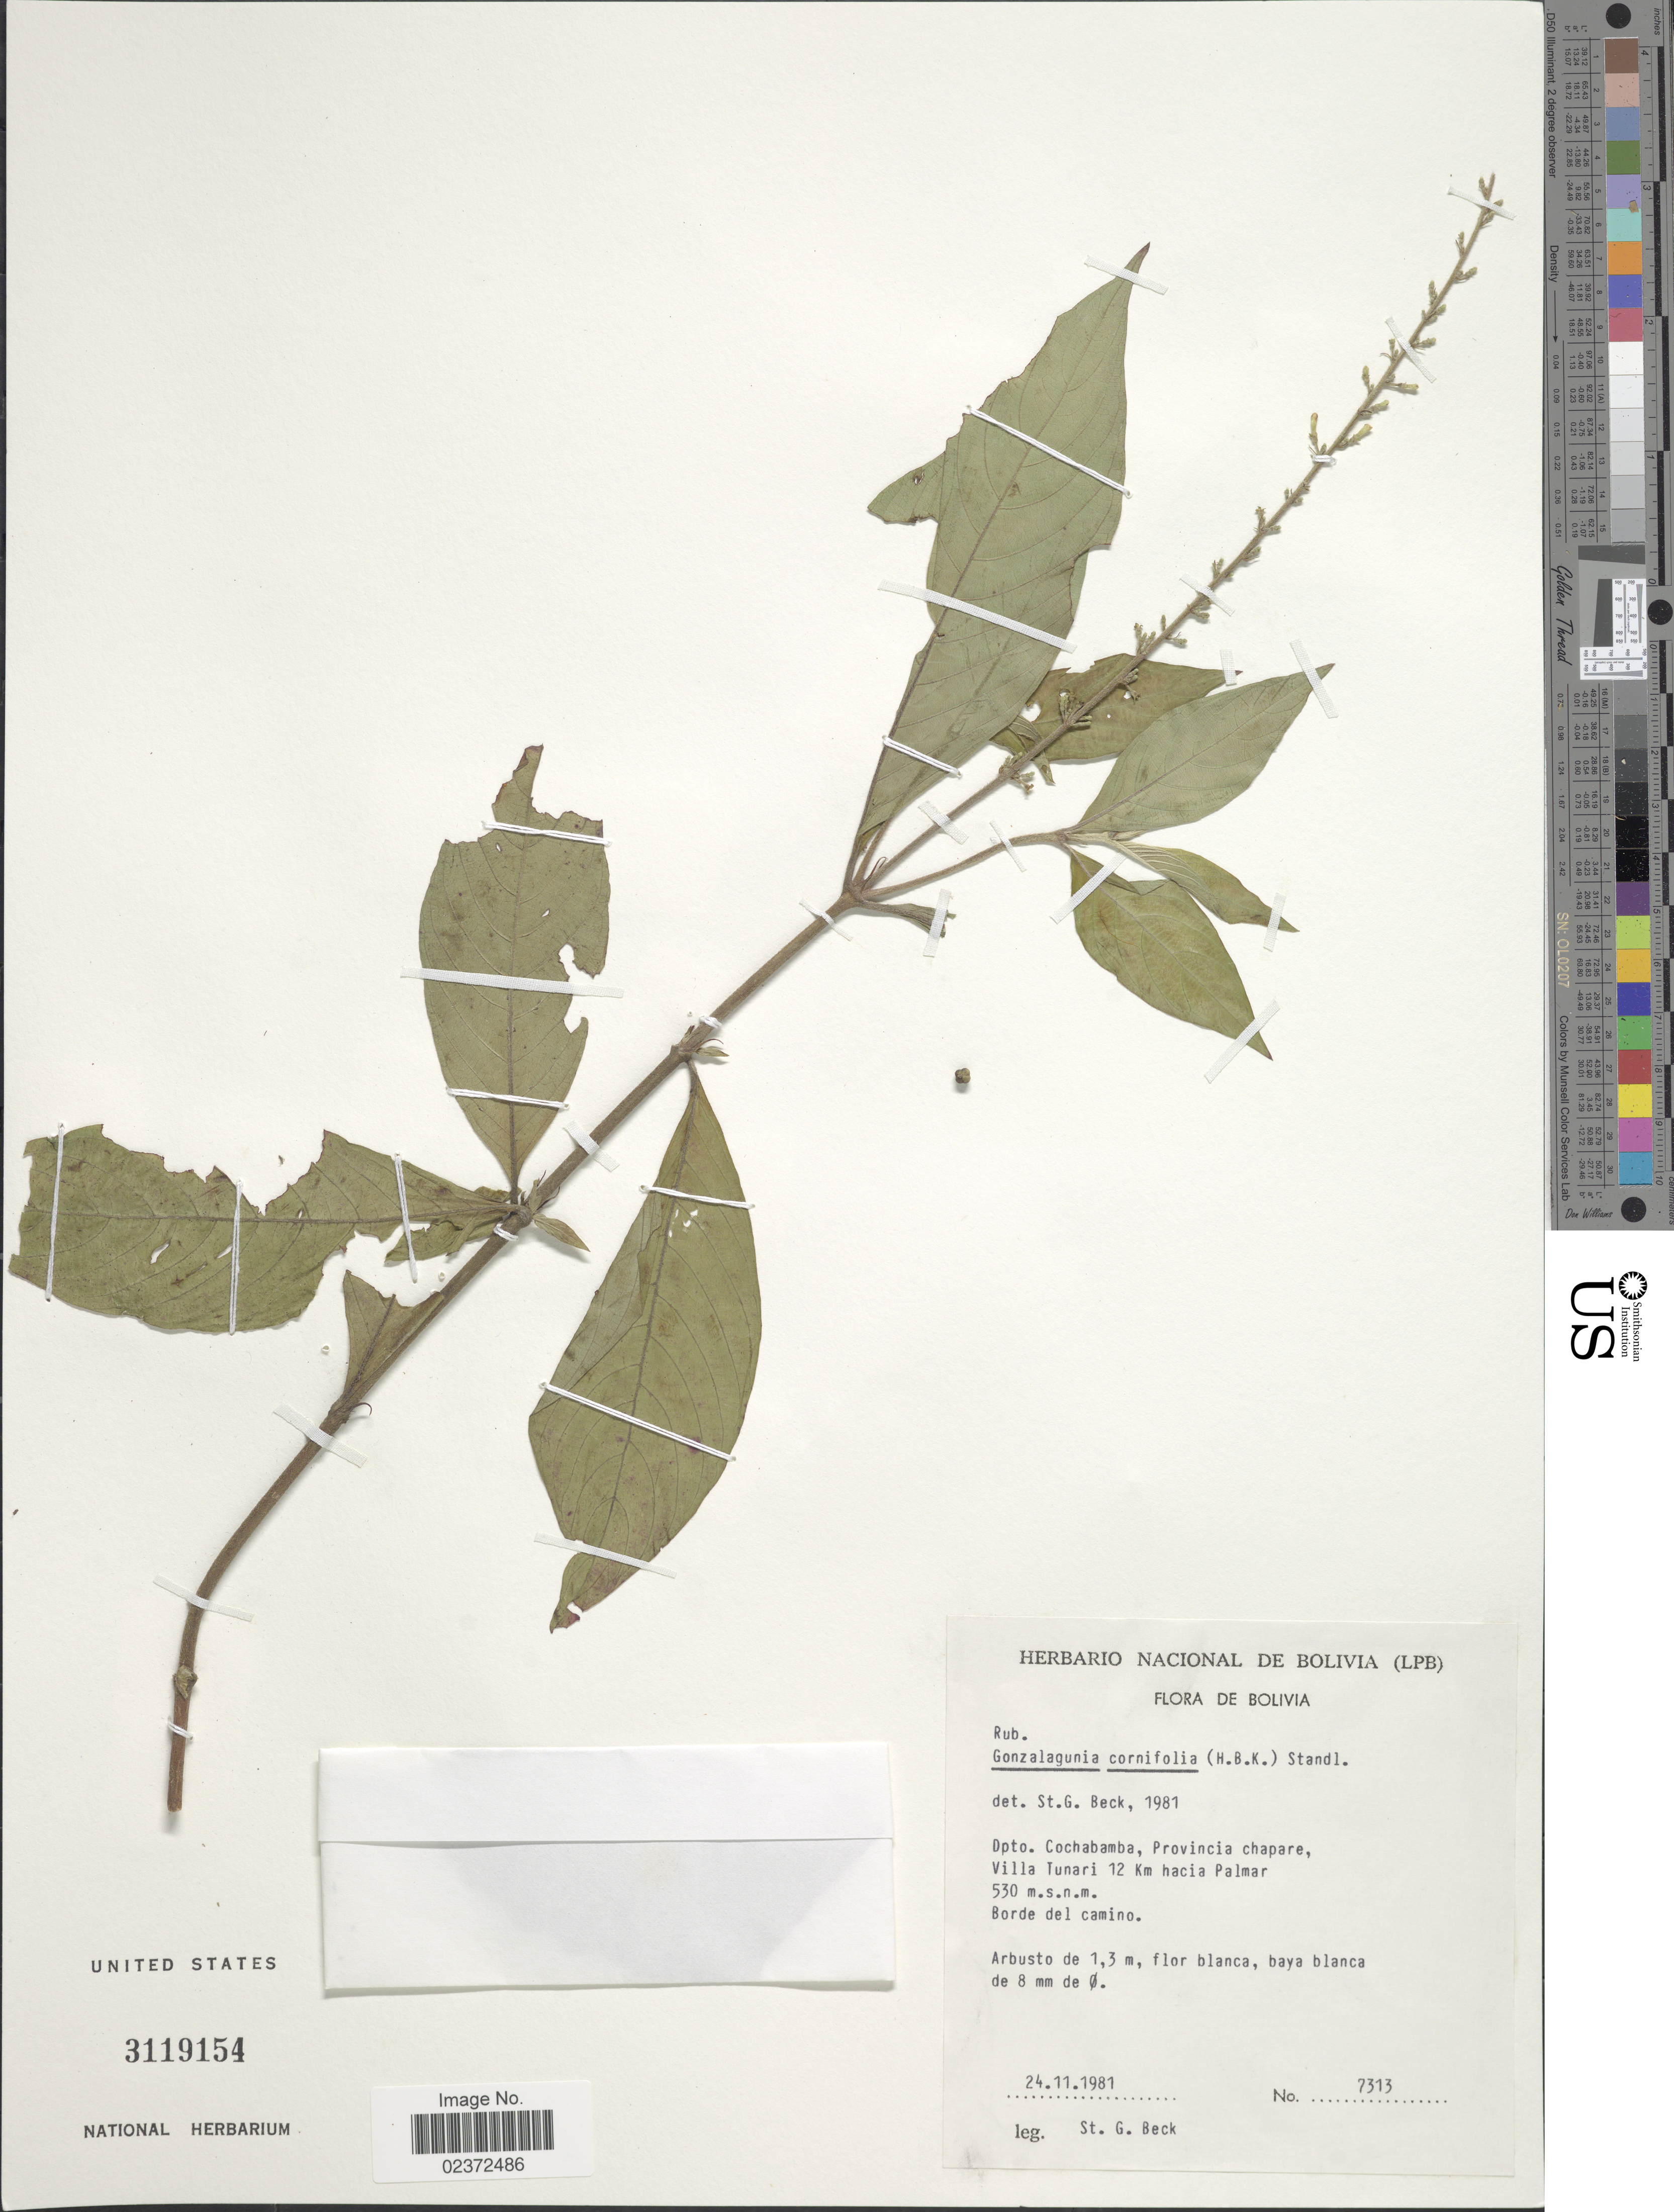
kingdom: Plantae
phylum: Tracheophyta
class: Magnoliopsida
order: Gentianales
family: Rubiaceae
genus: Gonzalagunia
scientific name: Gonzalagunia cornifolia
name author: (Kunth) Standl.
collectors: S. G. Beck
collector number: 7313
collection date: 1981-11-24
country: Bolivia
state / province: Cochabamba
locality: Provincia chapare, Villa Tunari 12 Km hacia Palmar, Borde del camino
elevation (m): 530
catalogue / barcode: US 3119154